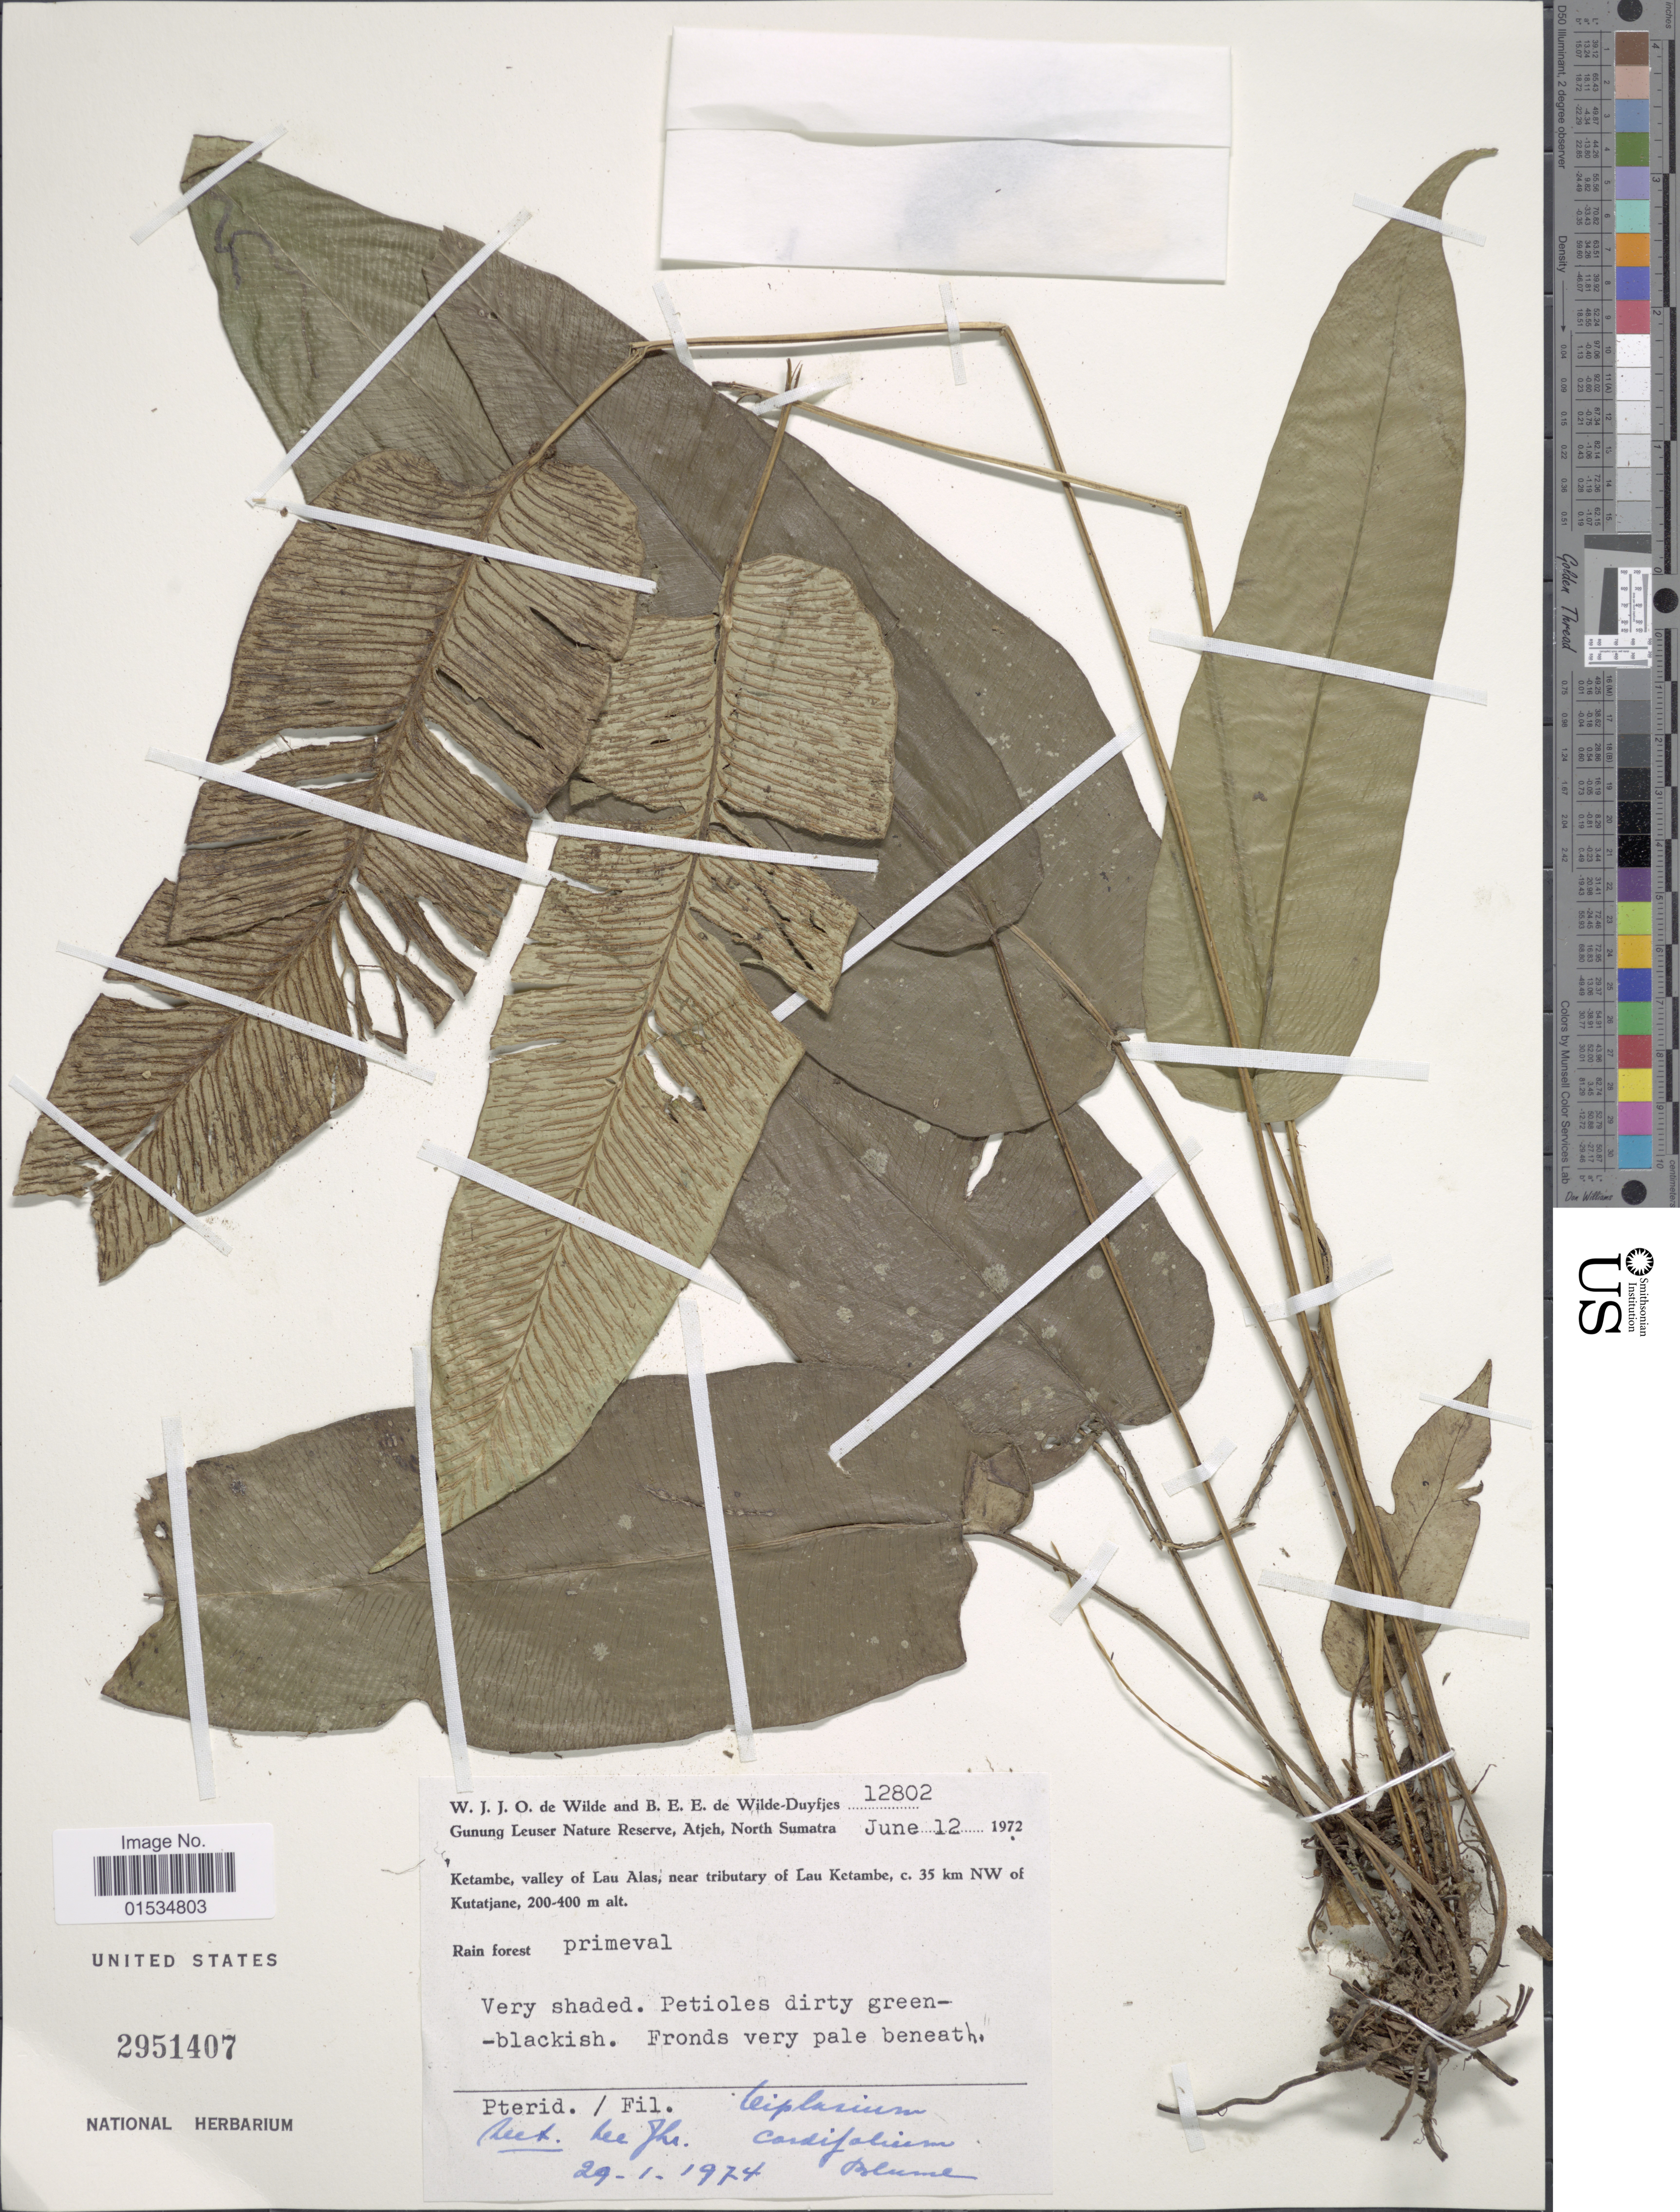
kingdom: Plantae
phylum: Tracheophyta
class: Polypodiopsida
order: Polypodiales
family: Athyriaceae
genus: Diplazium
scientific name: Diplazium cordifolium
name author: Blume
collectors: W. J. de Wilde & B. E. de Wilde-Duyfjes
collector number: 12802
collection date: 1972-06-12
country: Indonesia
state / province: Sumatra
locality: Gunung Leuser Nature Reserve, Atjeh, North Sumatra, Ketambe, valley of Lau Ales, near tributary of Lau Ketambe, c. 35 km NW of Kutatjane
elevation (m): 200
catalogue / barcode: US 2951407